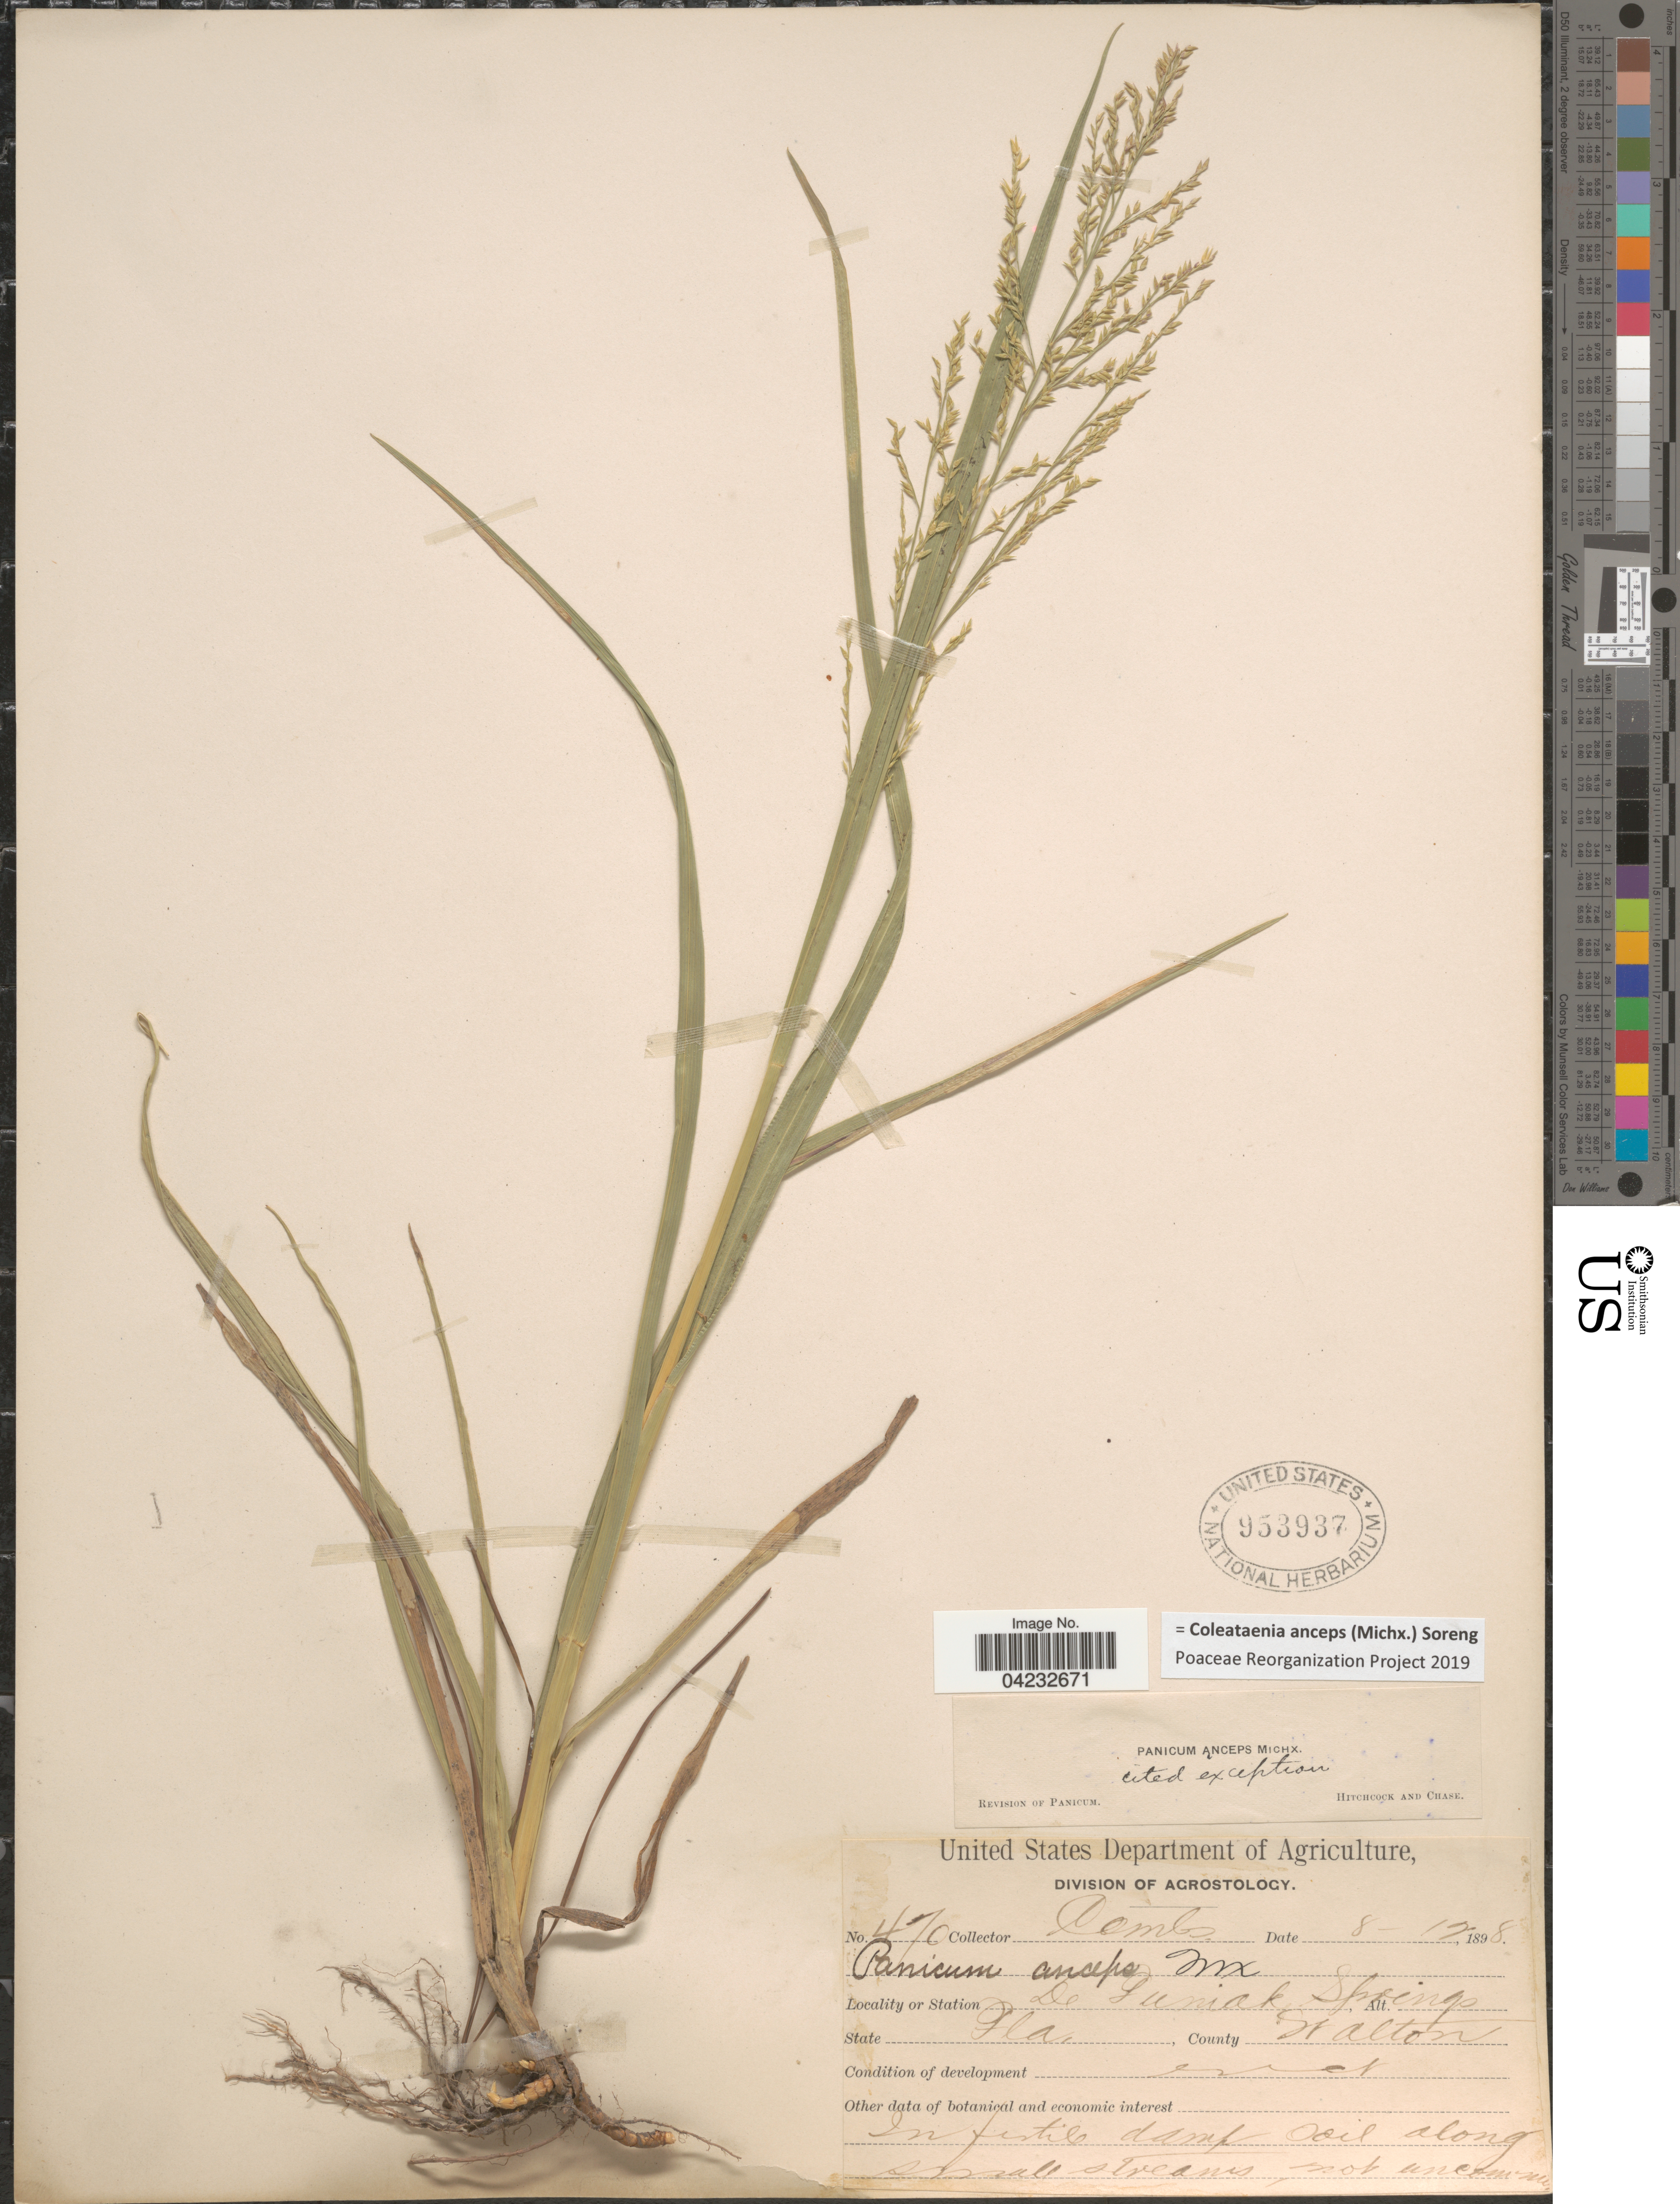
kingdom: Plantae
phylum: Tracheophyta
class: Liliopsida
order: Poales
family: Poaceae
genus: Coleataenia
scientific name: Coleataenia anceps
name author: (Michx.) Soreng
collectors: -. Combs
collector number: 470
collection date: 1898-08-12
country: United States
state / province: Florida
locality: De Funiak Springs. County Walton.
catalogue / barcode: US 953937